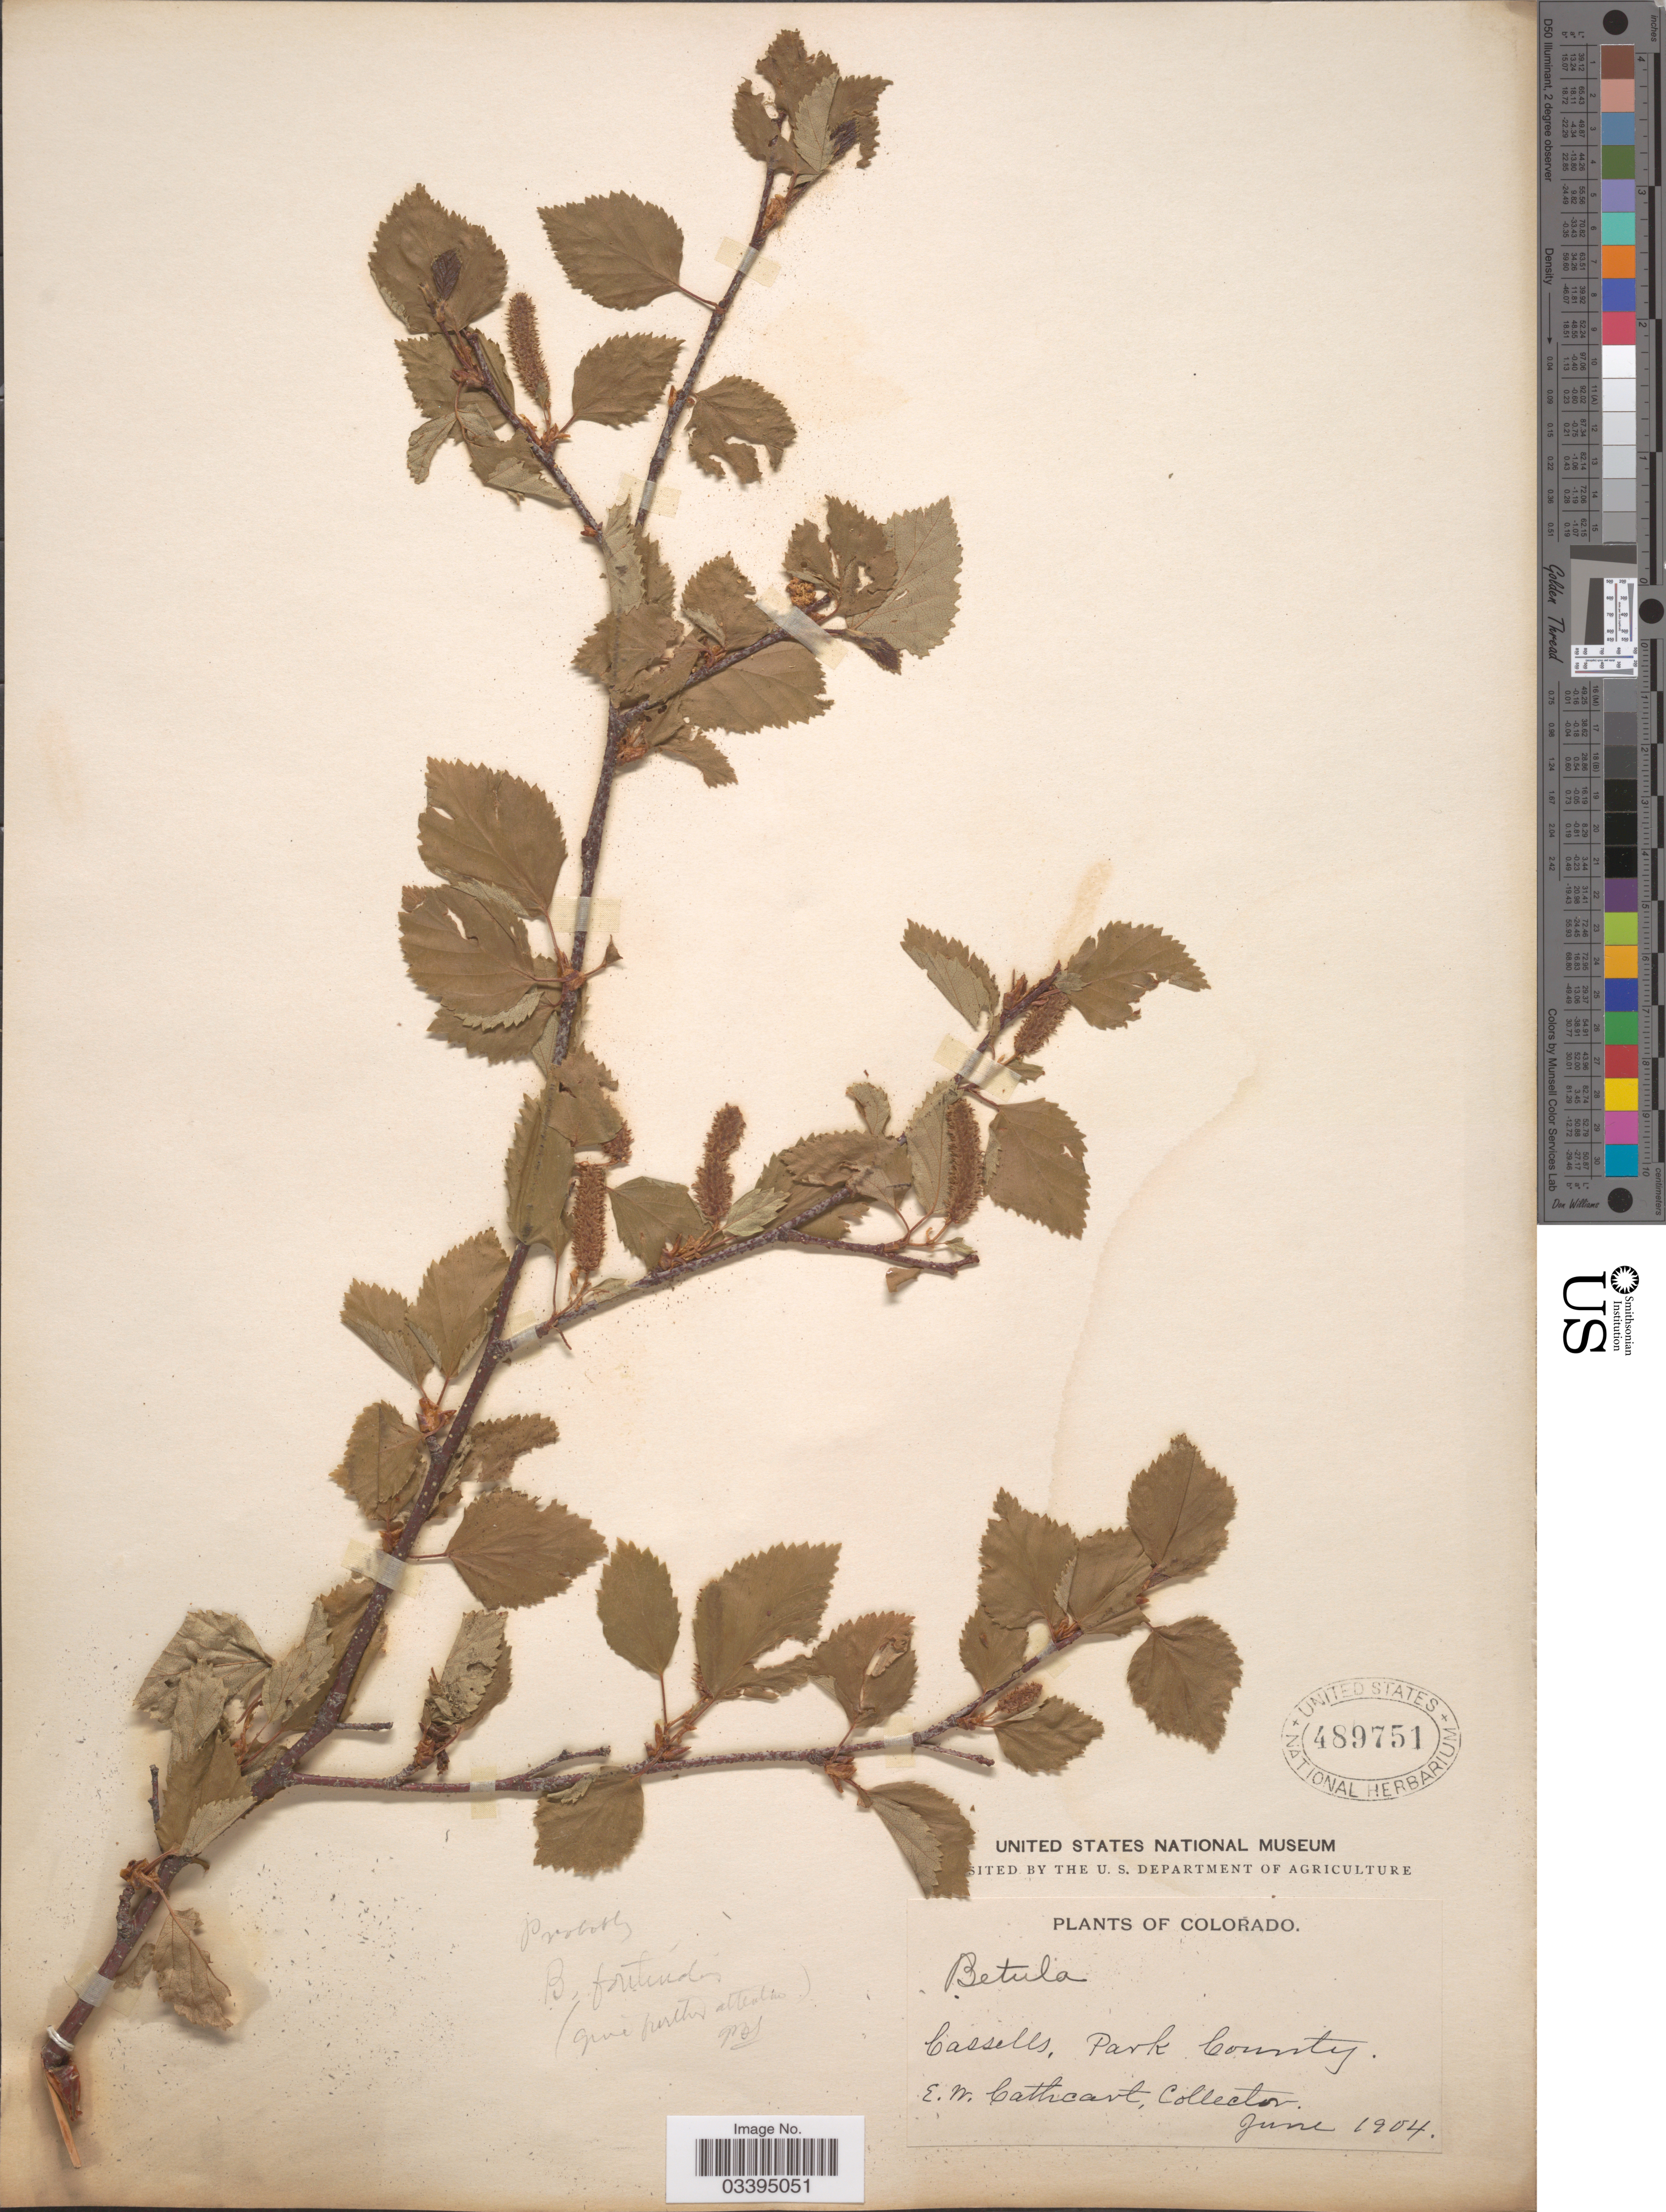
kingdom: Plantae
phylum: Tracheophyta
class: Magnoliopsida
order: Fagales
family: Betulaceae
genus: Betula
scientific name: Betula fontinalis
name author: Sarg.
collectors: E. Cathcart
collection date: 1904-06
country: United States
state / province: Colorado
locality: Cassells, Park County.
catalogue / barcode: US 489751